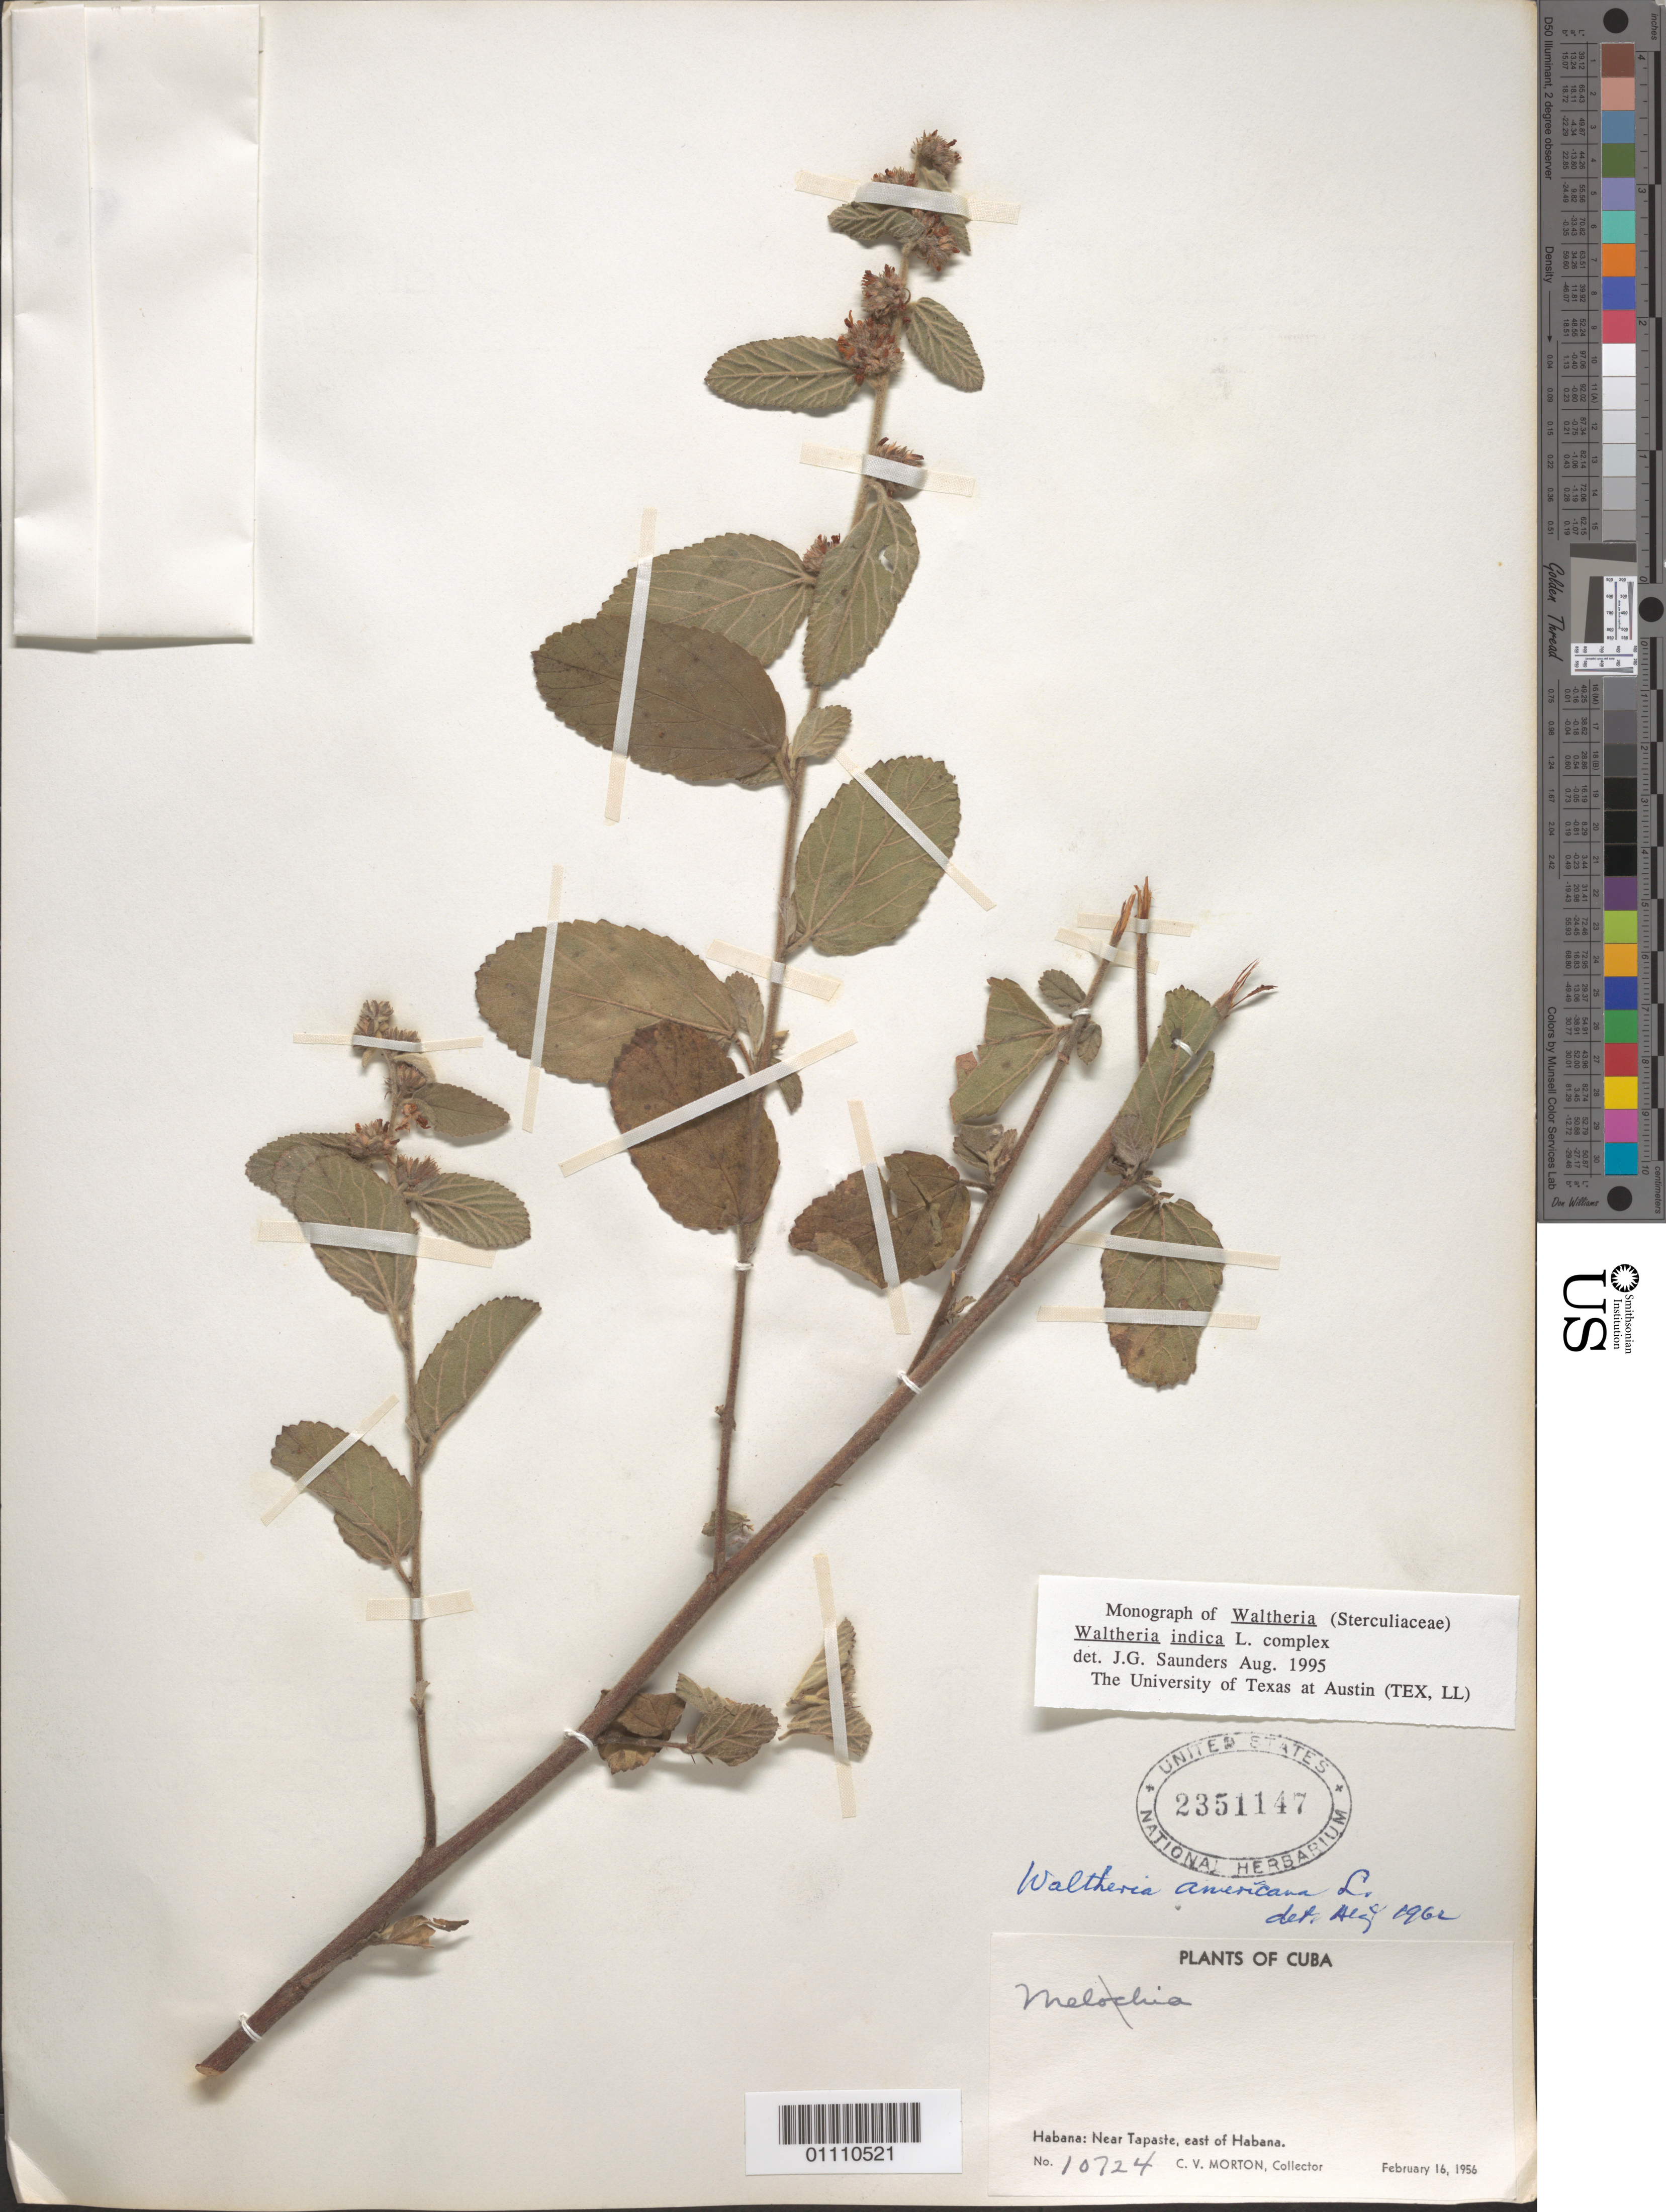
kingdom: Plantae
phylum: Tracheophyta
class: Magnoliopsida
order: Malvales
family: Malvaceae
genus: Waltheria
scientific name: Waltheria indica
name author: L.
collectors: C. V. Morton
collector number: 10724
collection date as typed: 16 Feb 1956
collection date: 1956-02-16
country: Cuba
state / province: La Habana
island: Cuba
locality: Near Tapaste, E of Habana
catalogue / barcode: US 2351147